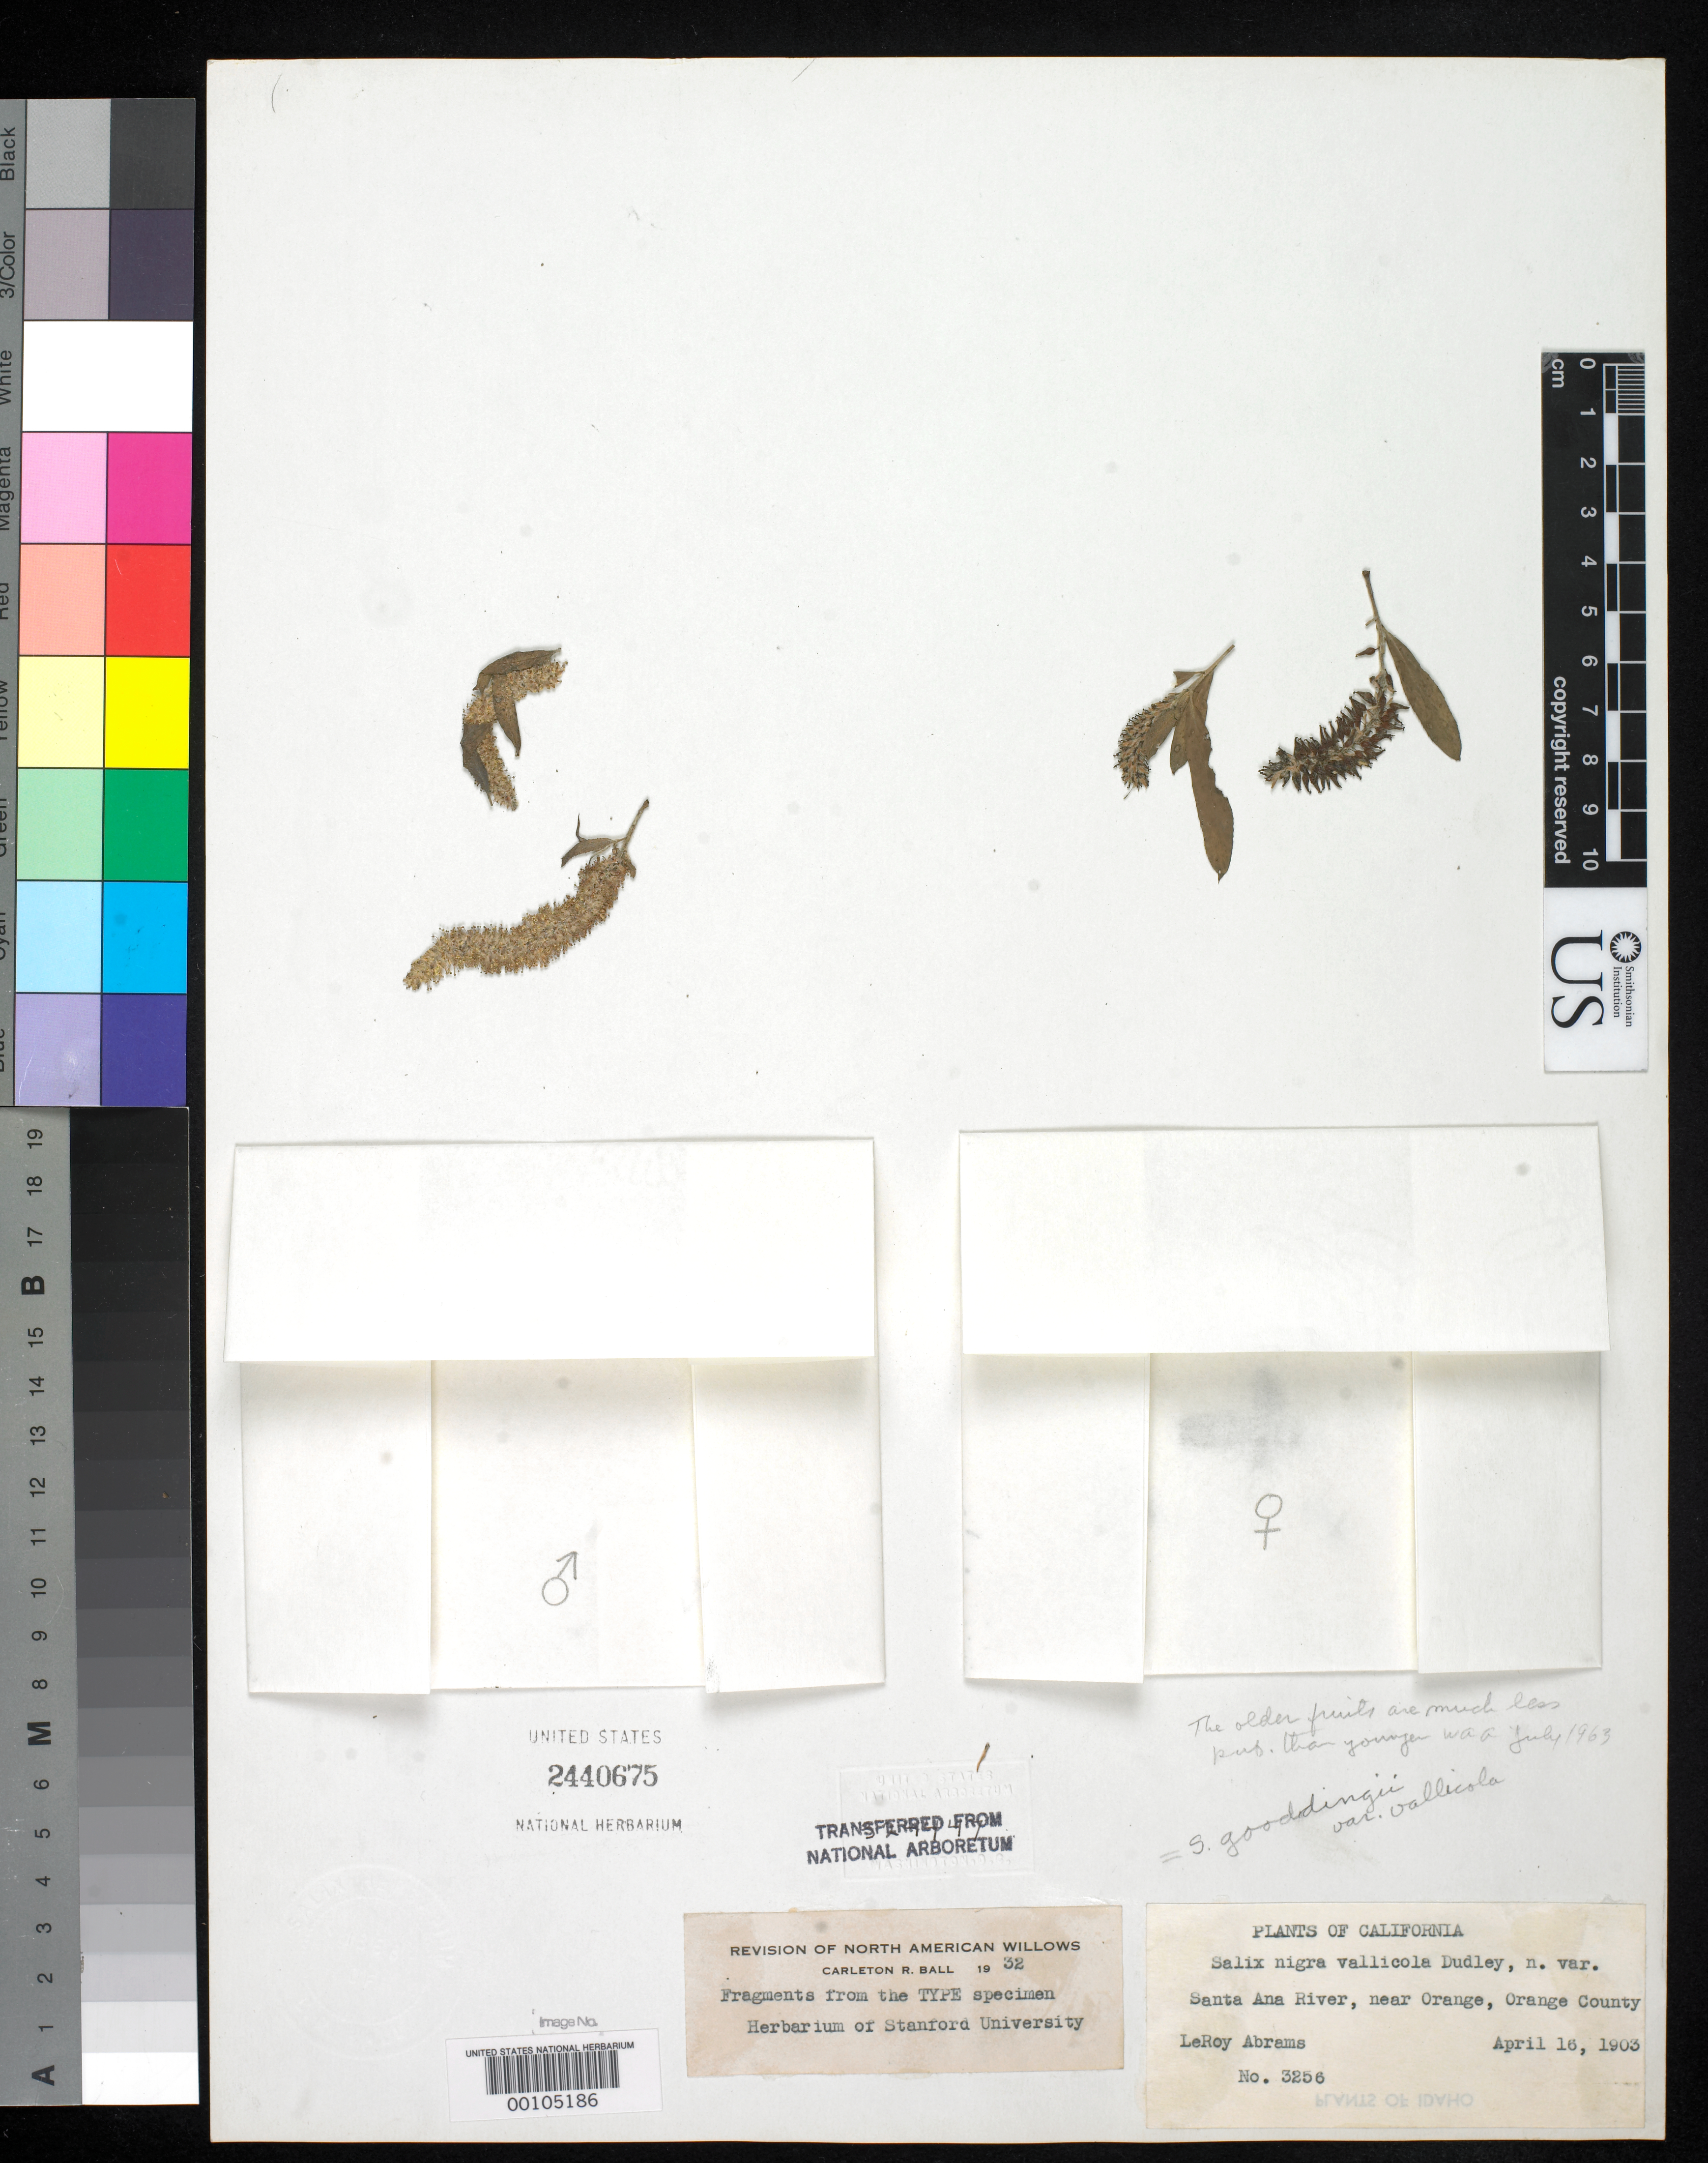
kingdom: Plantae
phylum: Tracheophyta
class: Magnoliopsida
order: Malpighiales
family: Salicaceae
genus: Salix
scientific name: Salix nigra var. vallicola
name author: Dudley in Abrams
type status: Isotype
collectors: L. Abrams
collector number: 3256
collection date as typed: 16 Apr 1903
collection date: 1903-04-16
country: United States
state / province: California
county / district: Orange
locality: Santa Ana River, near Orange.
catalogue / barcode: US 2440675